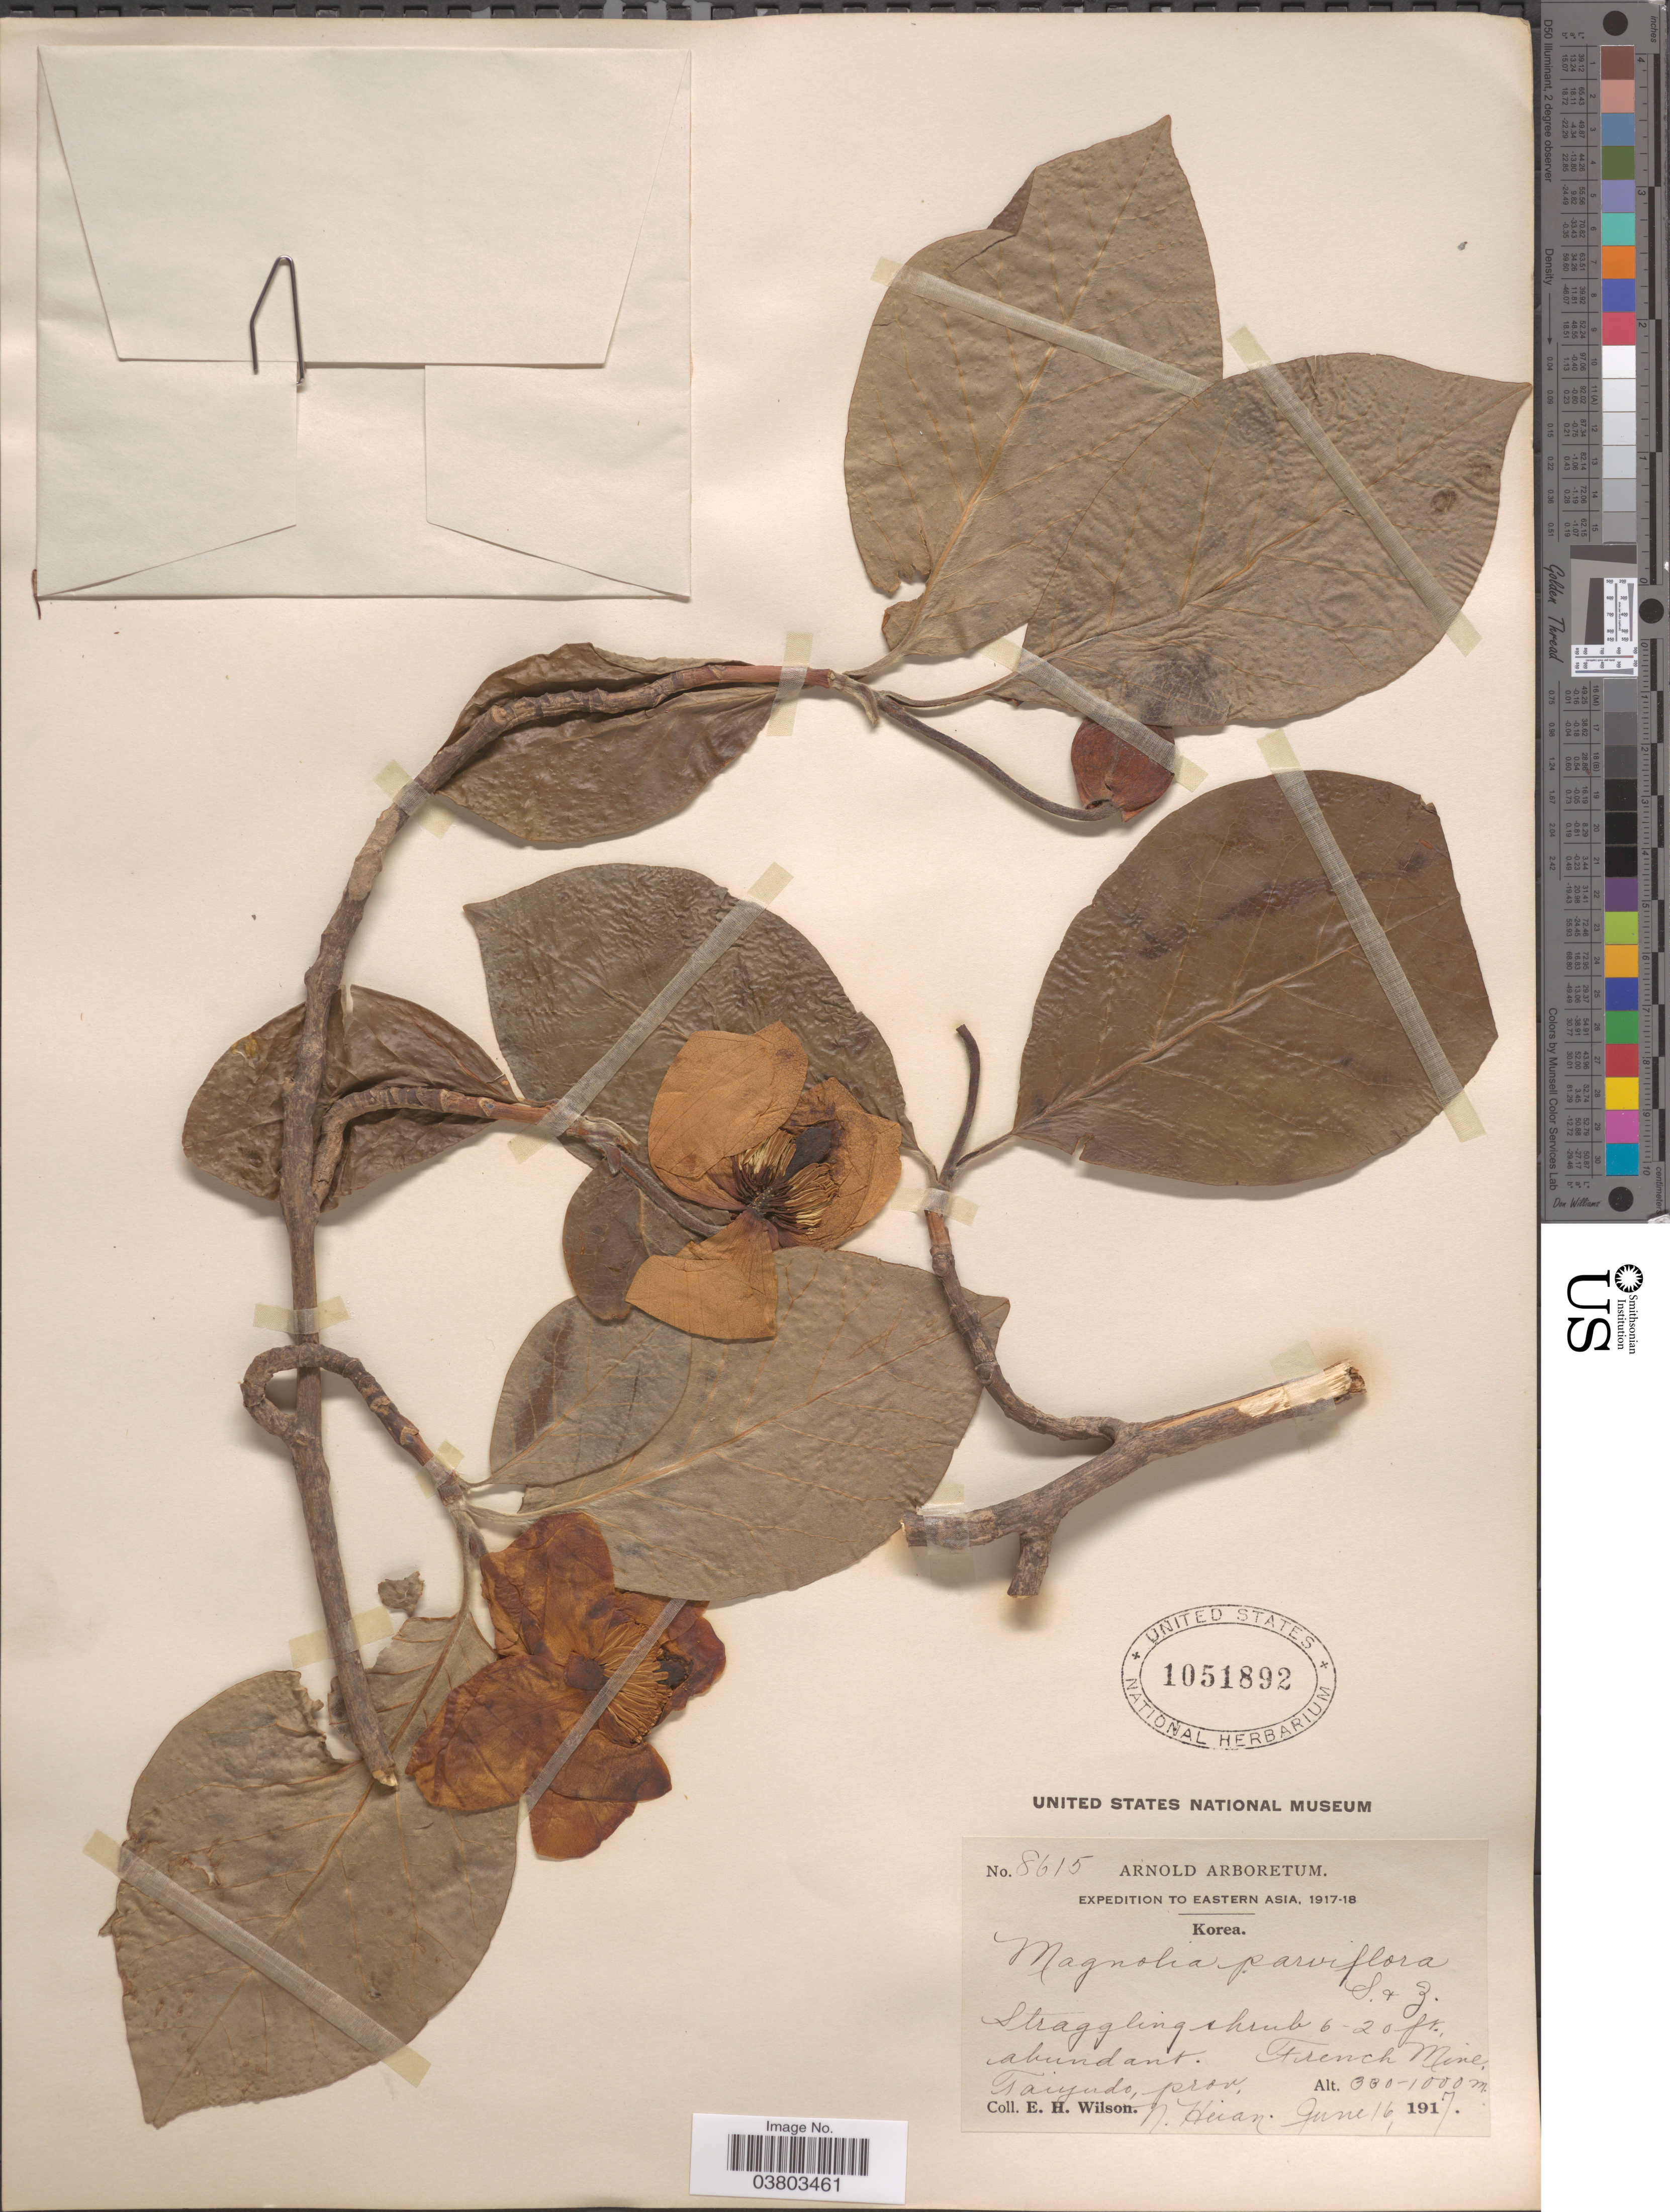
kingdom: Plantae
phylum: Tracheophyta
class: Magnoliopsida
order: Magnoliales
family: Magnoliaceae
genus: Magnolia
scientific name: Magnolia sieboldii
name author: K. Koch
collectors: E. Wilson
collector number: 8615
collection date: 1917-06-16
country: North Korea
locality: French Mine, Taiyudo, prov. N. Heian.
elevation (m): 330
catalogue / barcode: US 1051892